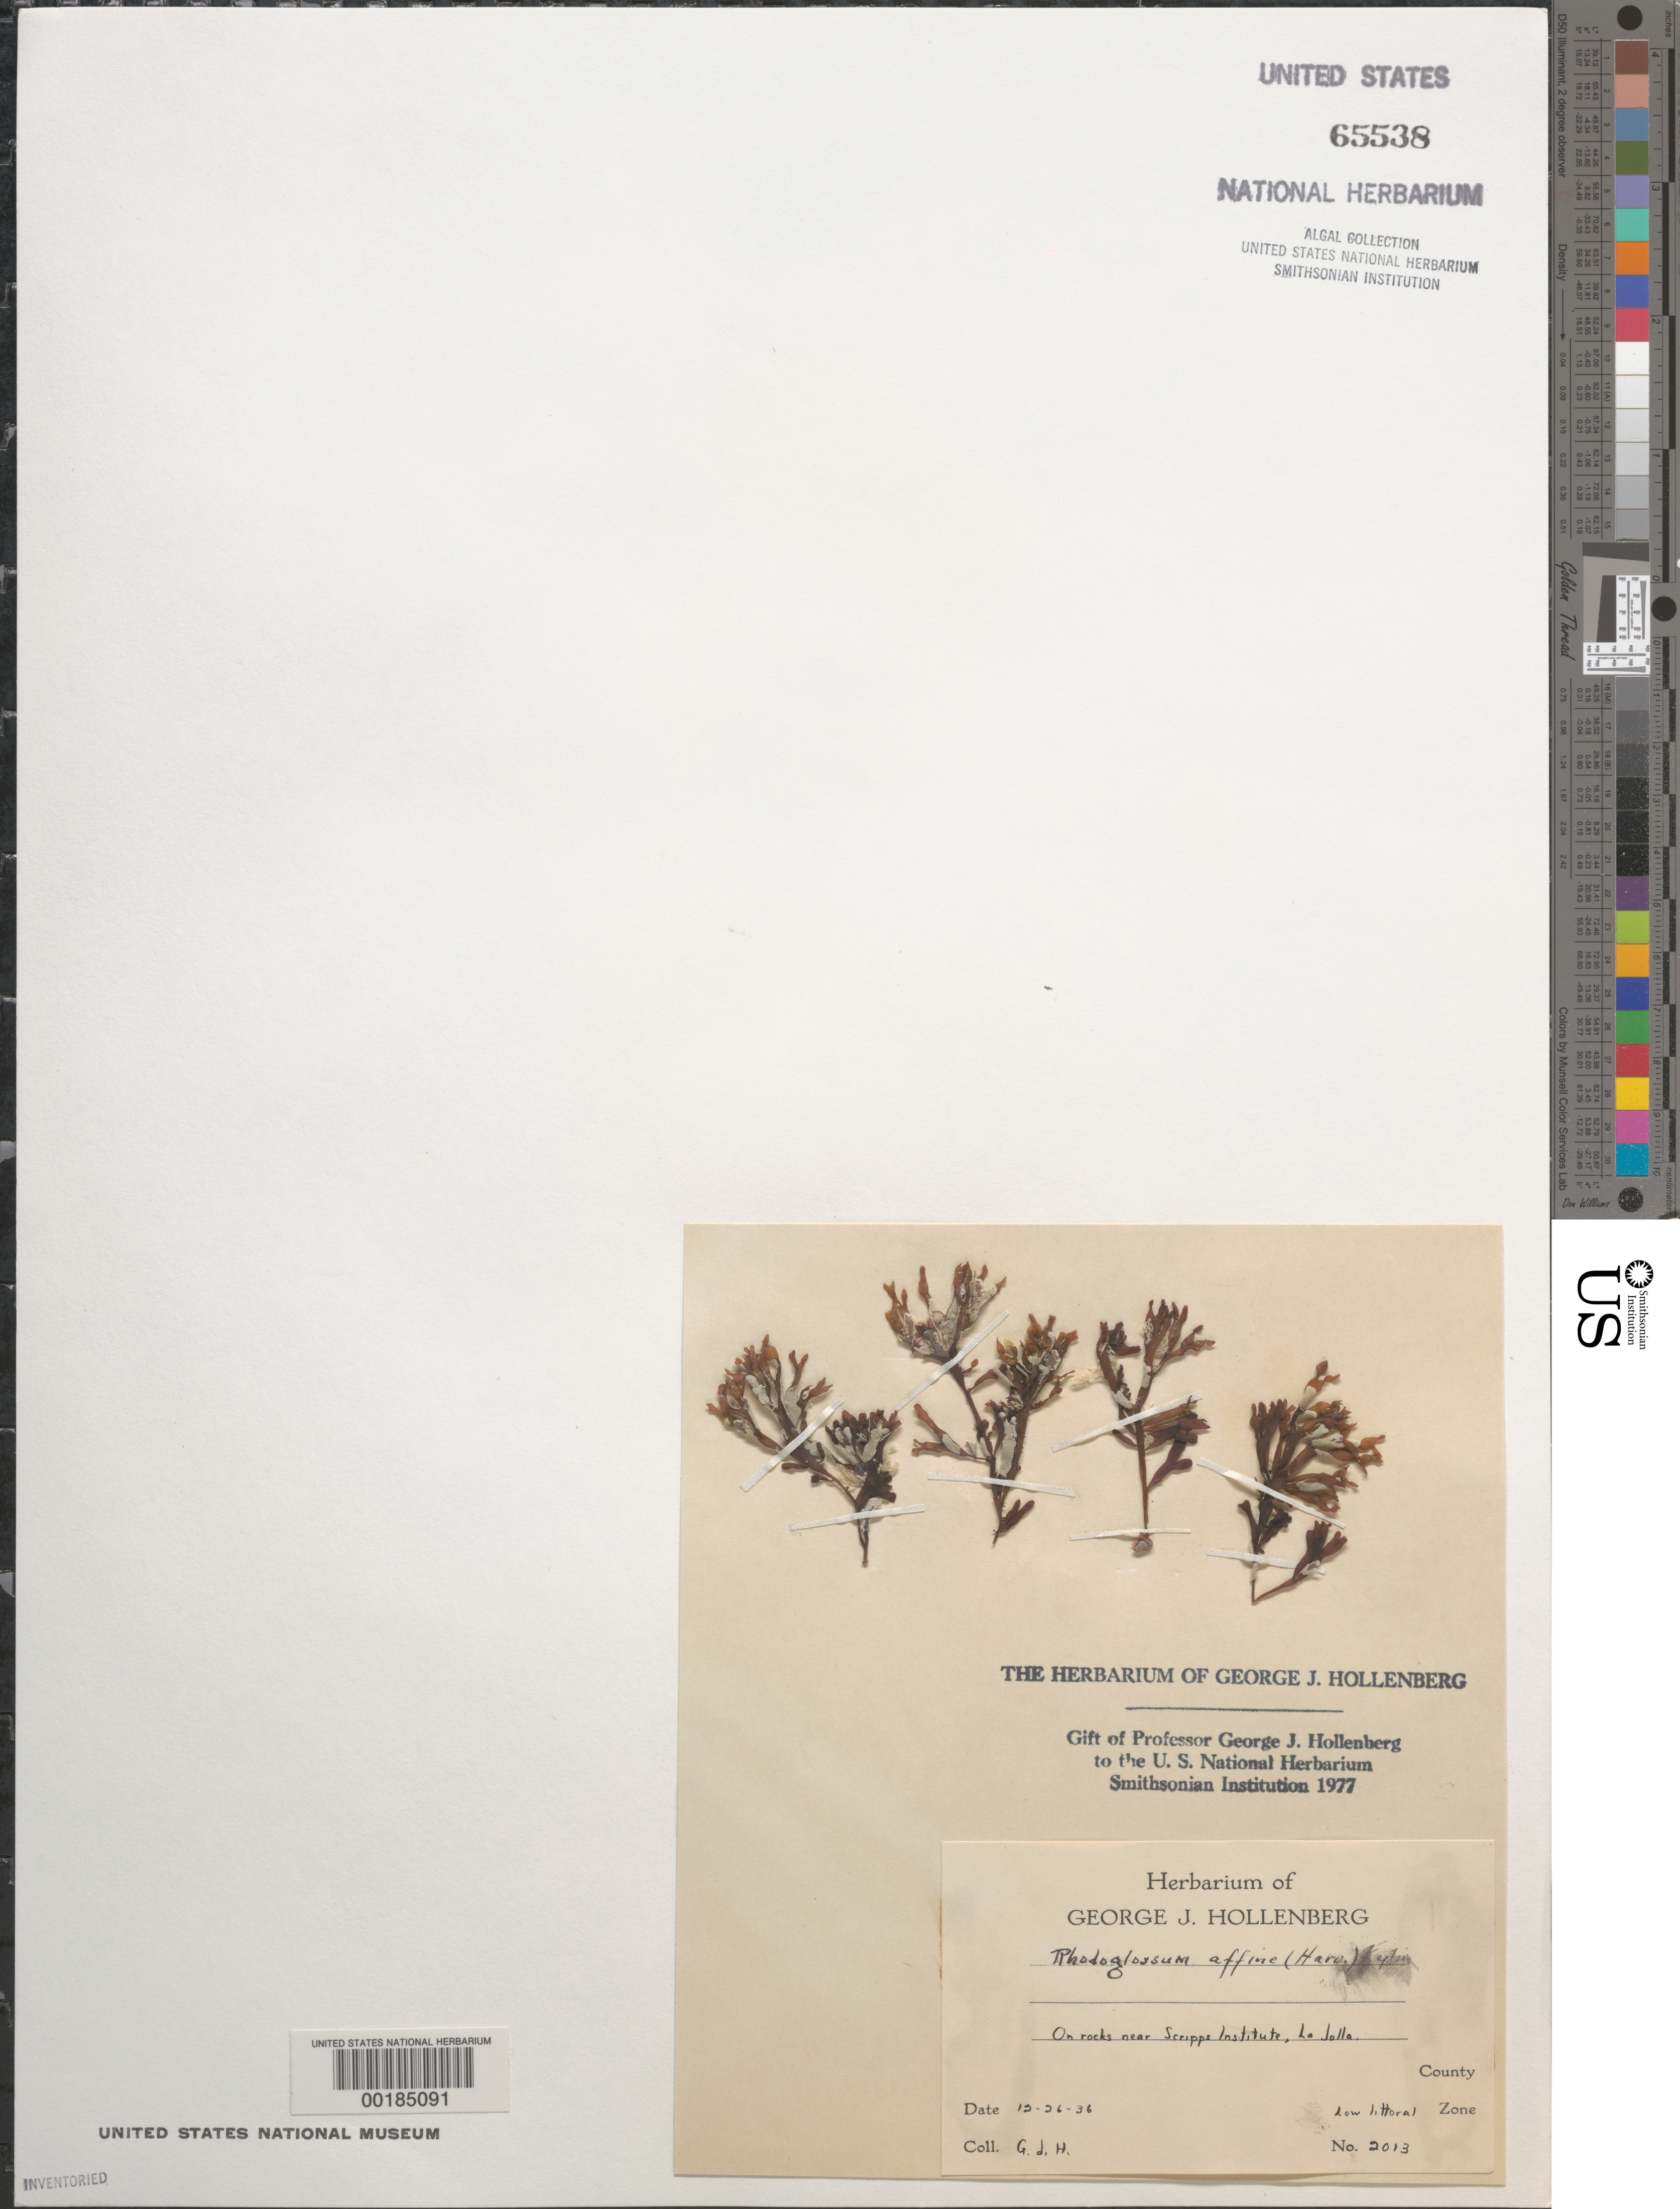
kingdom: Plantae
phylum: Rhodophyta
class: Florideophyceae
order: Gigartinales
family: Gigartinaceae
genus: Mazzaella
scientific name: Mazzaella affinis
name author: (Harvey) Fredericq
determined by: Algae name updating Project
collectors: G. Hollenberg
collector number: GJH 2013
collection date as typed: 26 Dec 1936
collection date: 1936-12-26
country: United States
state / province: California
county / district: San Diego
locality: La Jolla, near Scripps Institution of Oceanography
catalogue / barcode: US 65538